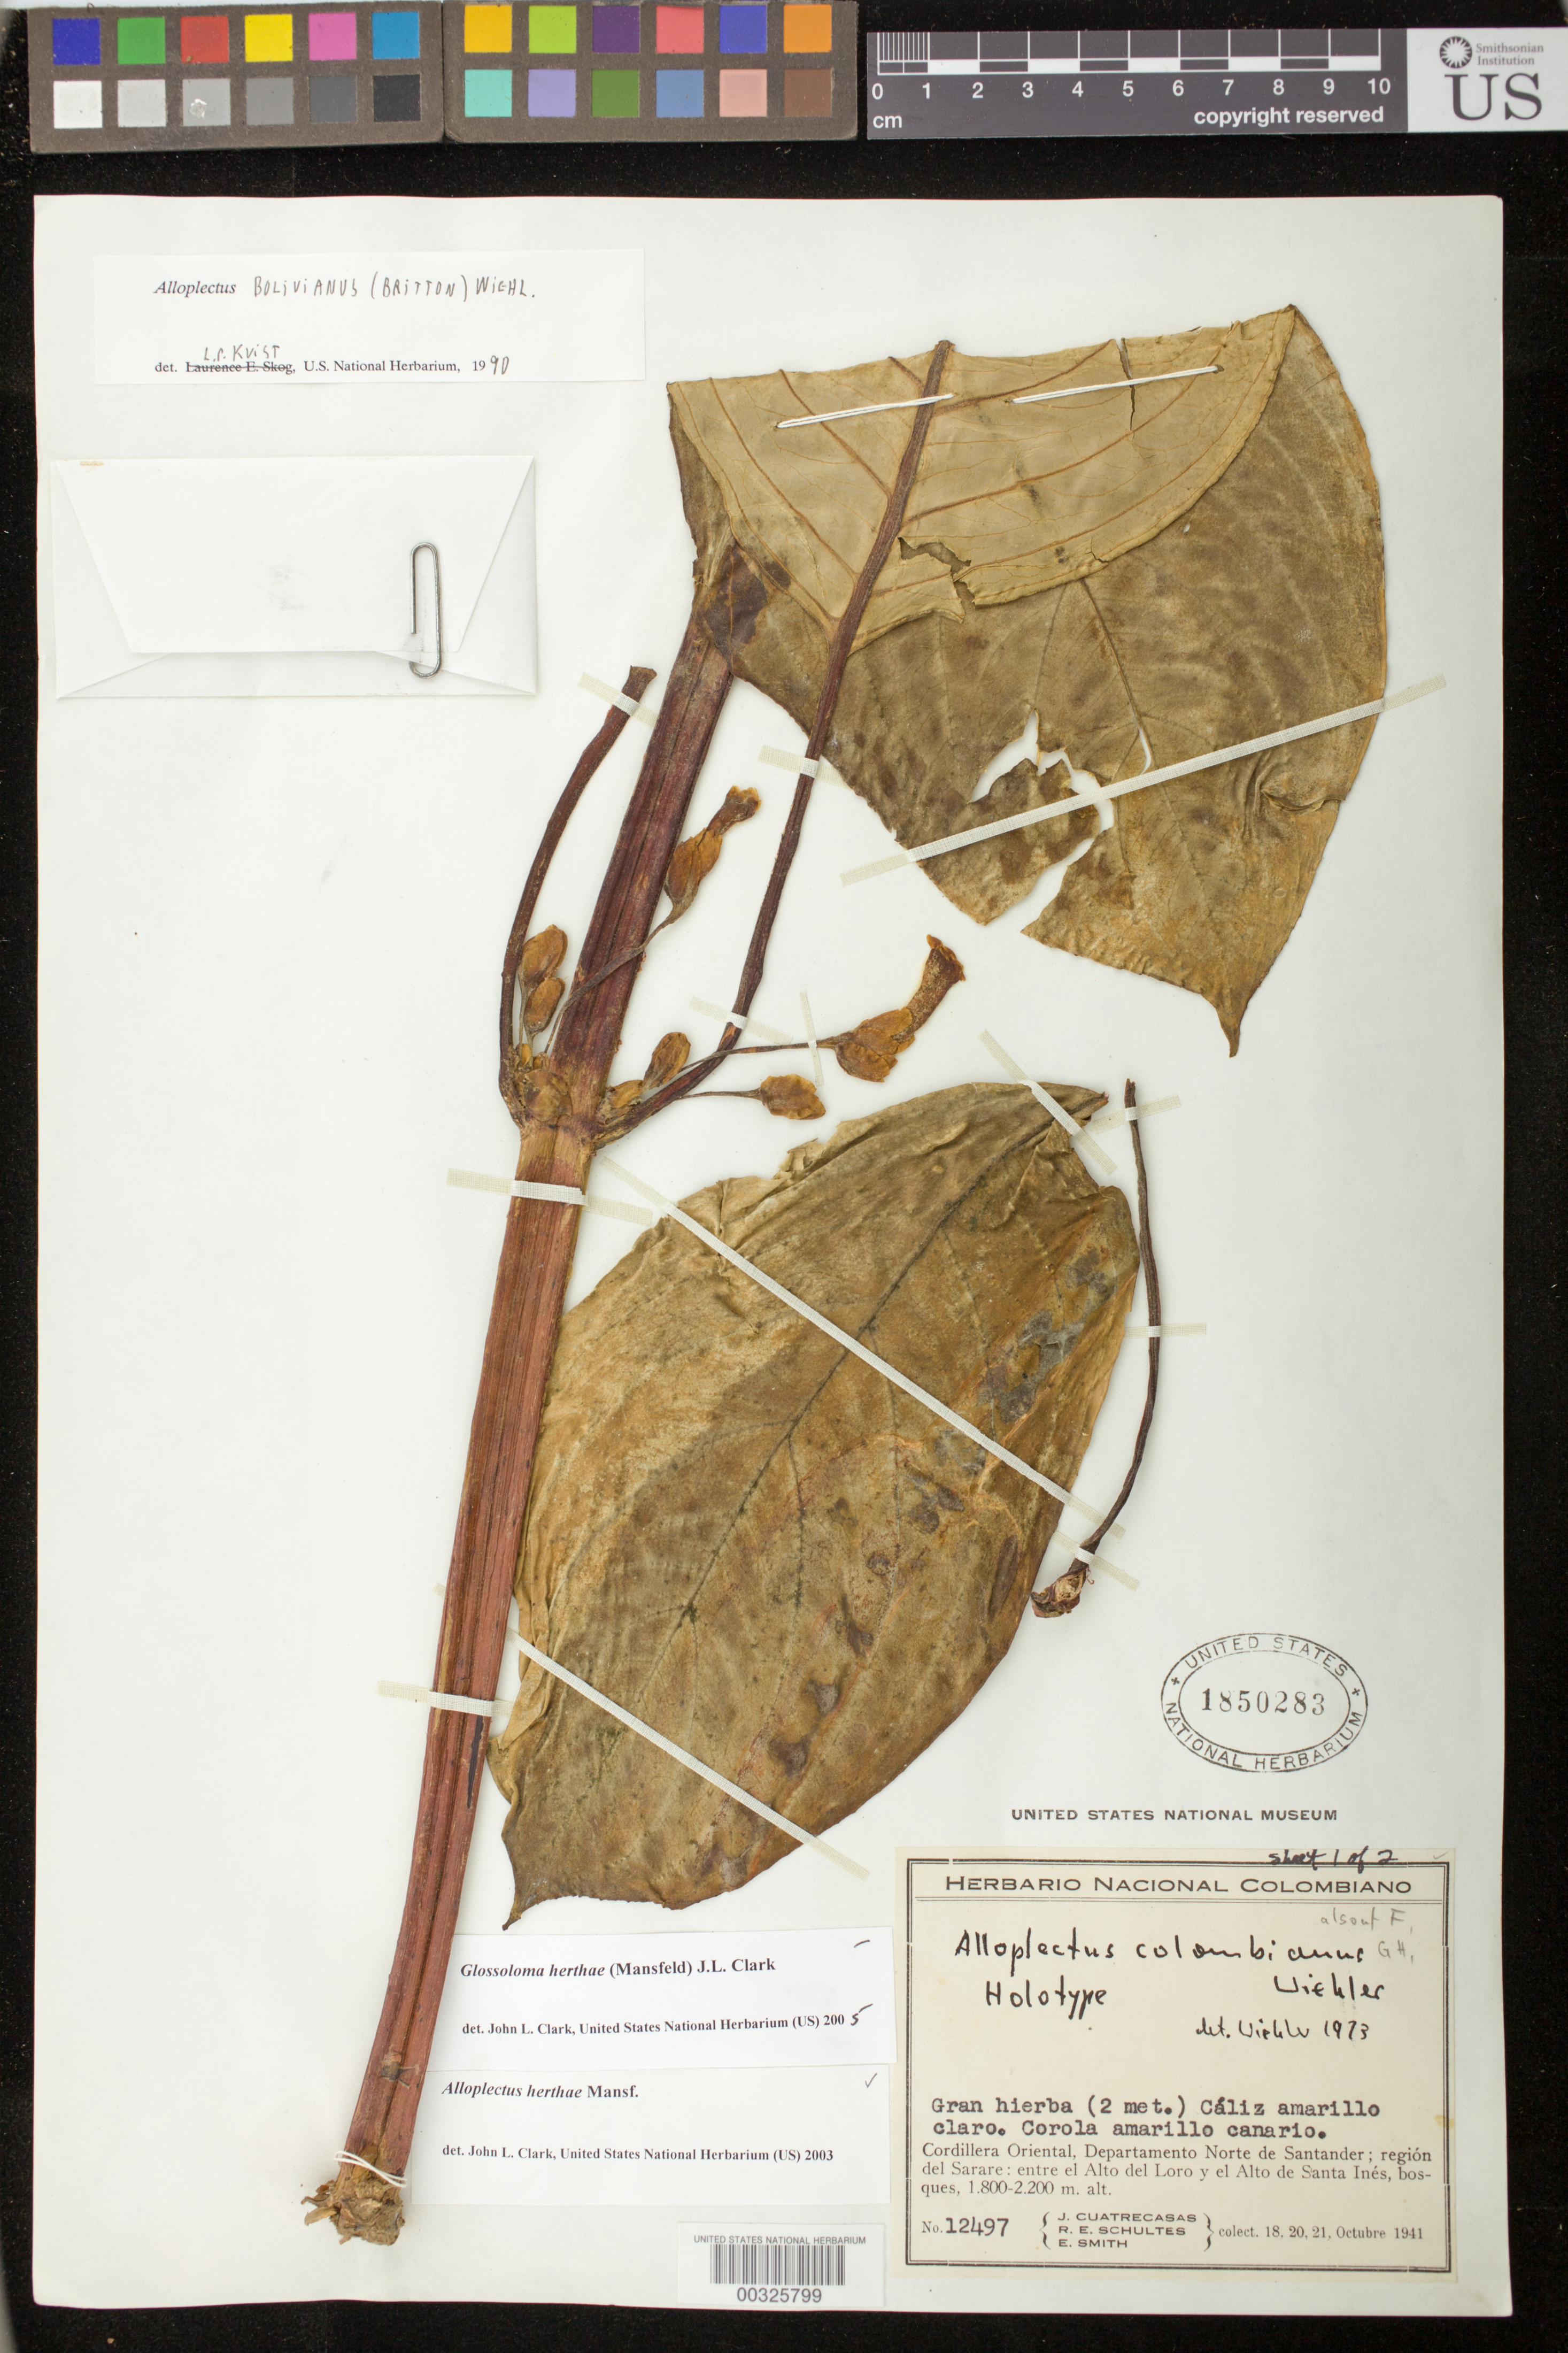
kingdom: Plantae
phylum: Tracheophyta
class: Magnoliopsida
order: Lamiales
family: Gesneriaceae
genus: Glossoloma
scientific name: Glossoloma sp.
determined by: Clark, J. L., (SEL), The Marie Selby Botanical Garden (UNITED STATES)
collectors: J. Cuatrecasas, R. E. Schultes & C. E. Smith Jr.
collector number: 12497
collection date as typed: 18-21 Oct 1941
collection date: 1941-10-18/1941-10-21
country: Colombia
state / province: Norte de Santander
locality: Cordillera Oriental, región del Sarare, entre al Alto del Loro y el Alto de Santa Inés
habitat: Bosques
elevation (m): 1800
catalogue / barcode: US 1850283